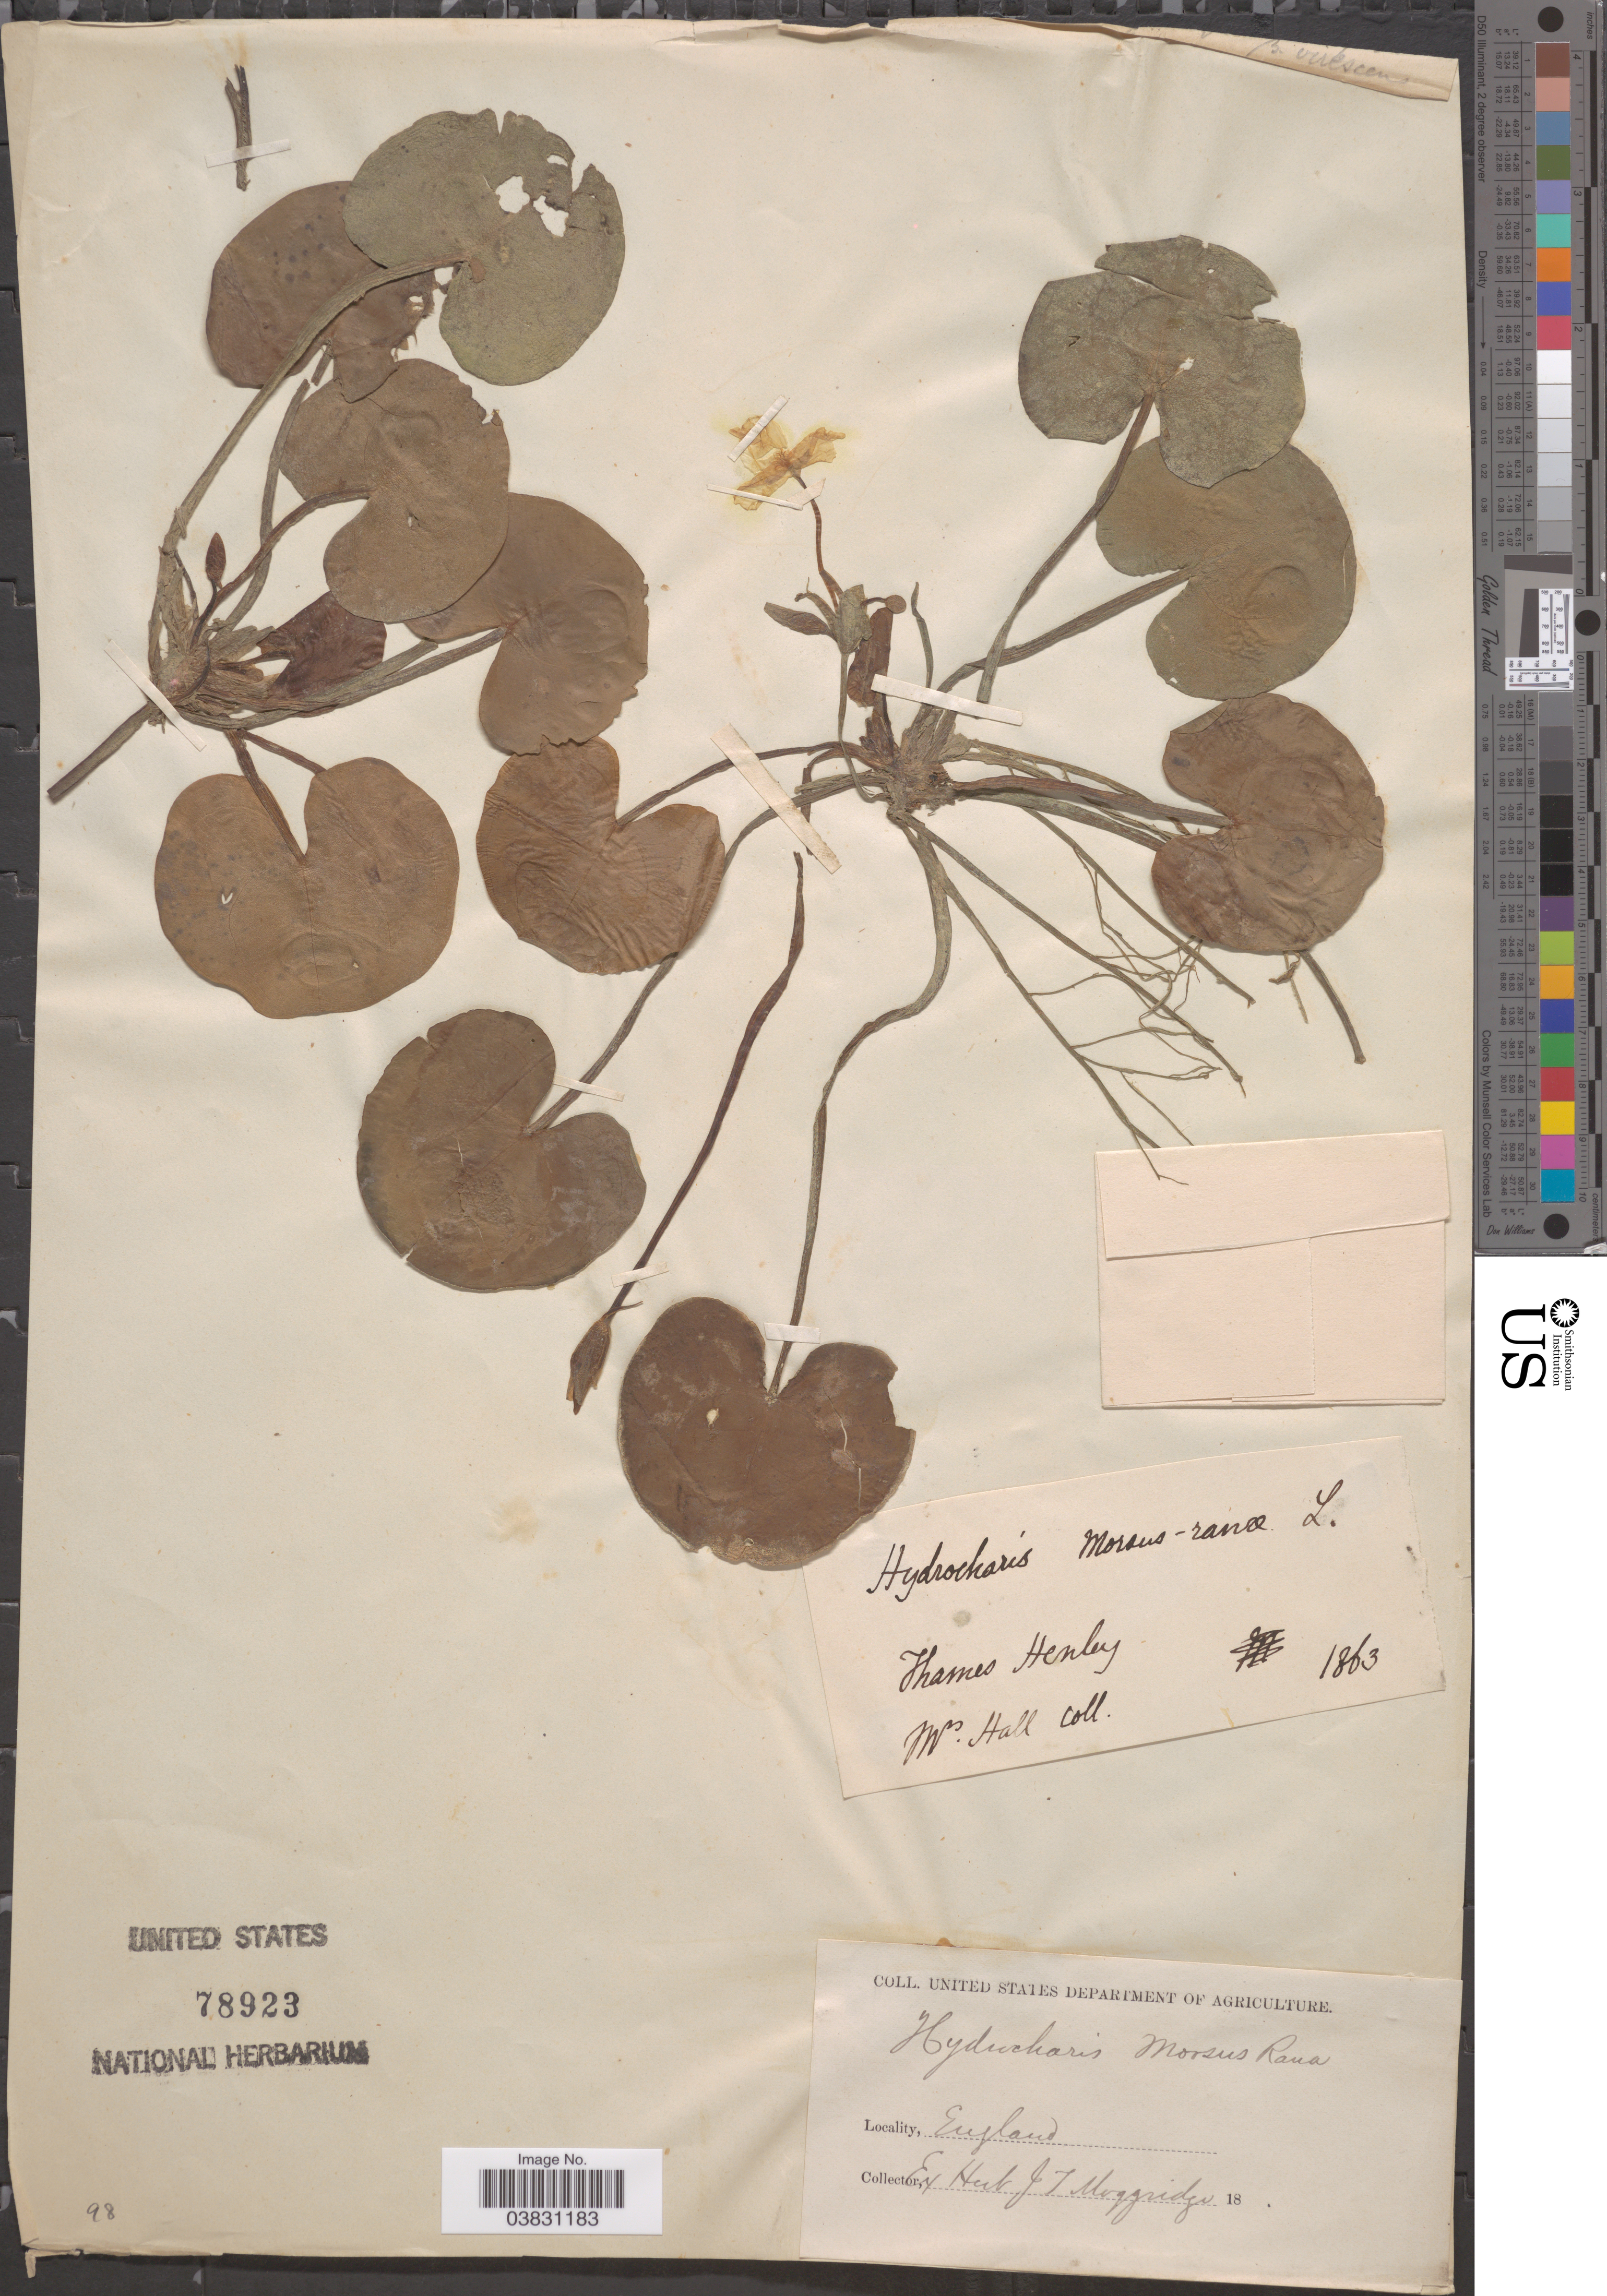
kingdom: Plantae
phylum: Tracheophyta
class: Liliopsida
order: Alismatales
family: Hydrocharitaceae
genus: Hydrocharis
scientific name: Hydrocharis morsus-ranae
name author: L.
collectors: J. Hall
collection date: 1863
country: United Kingdom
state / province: England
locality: Thomes Henley.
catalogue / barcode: US 78923